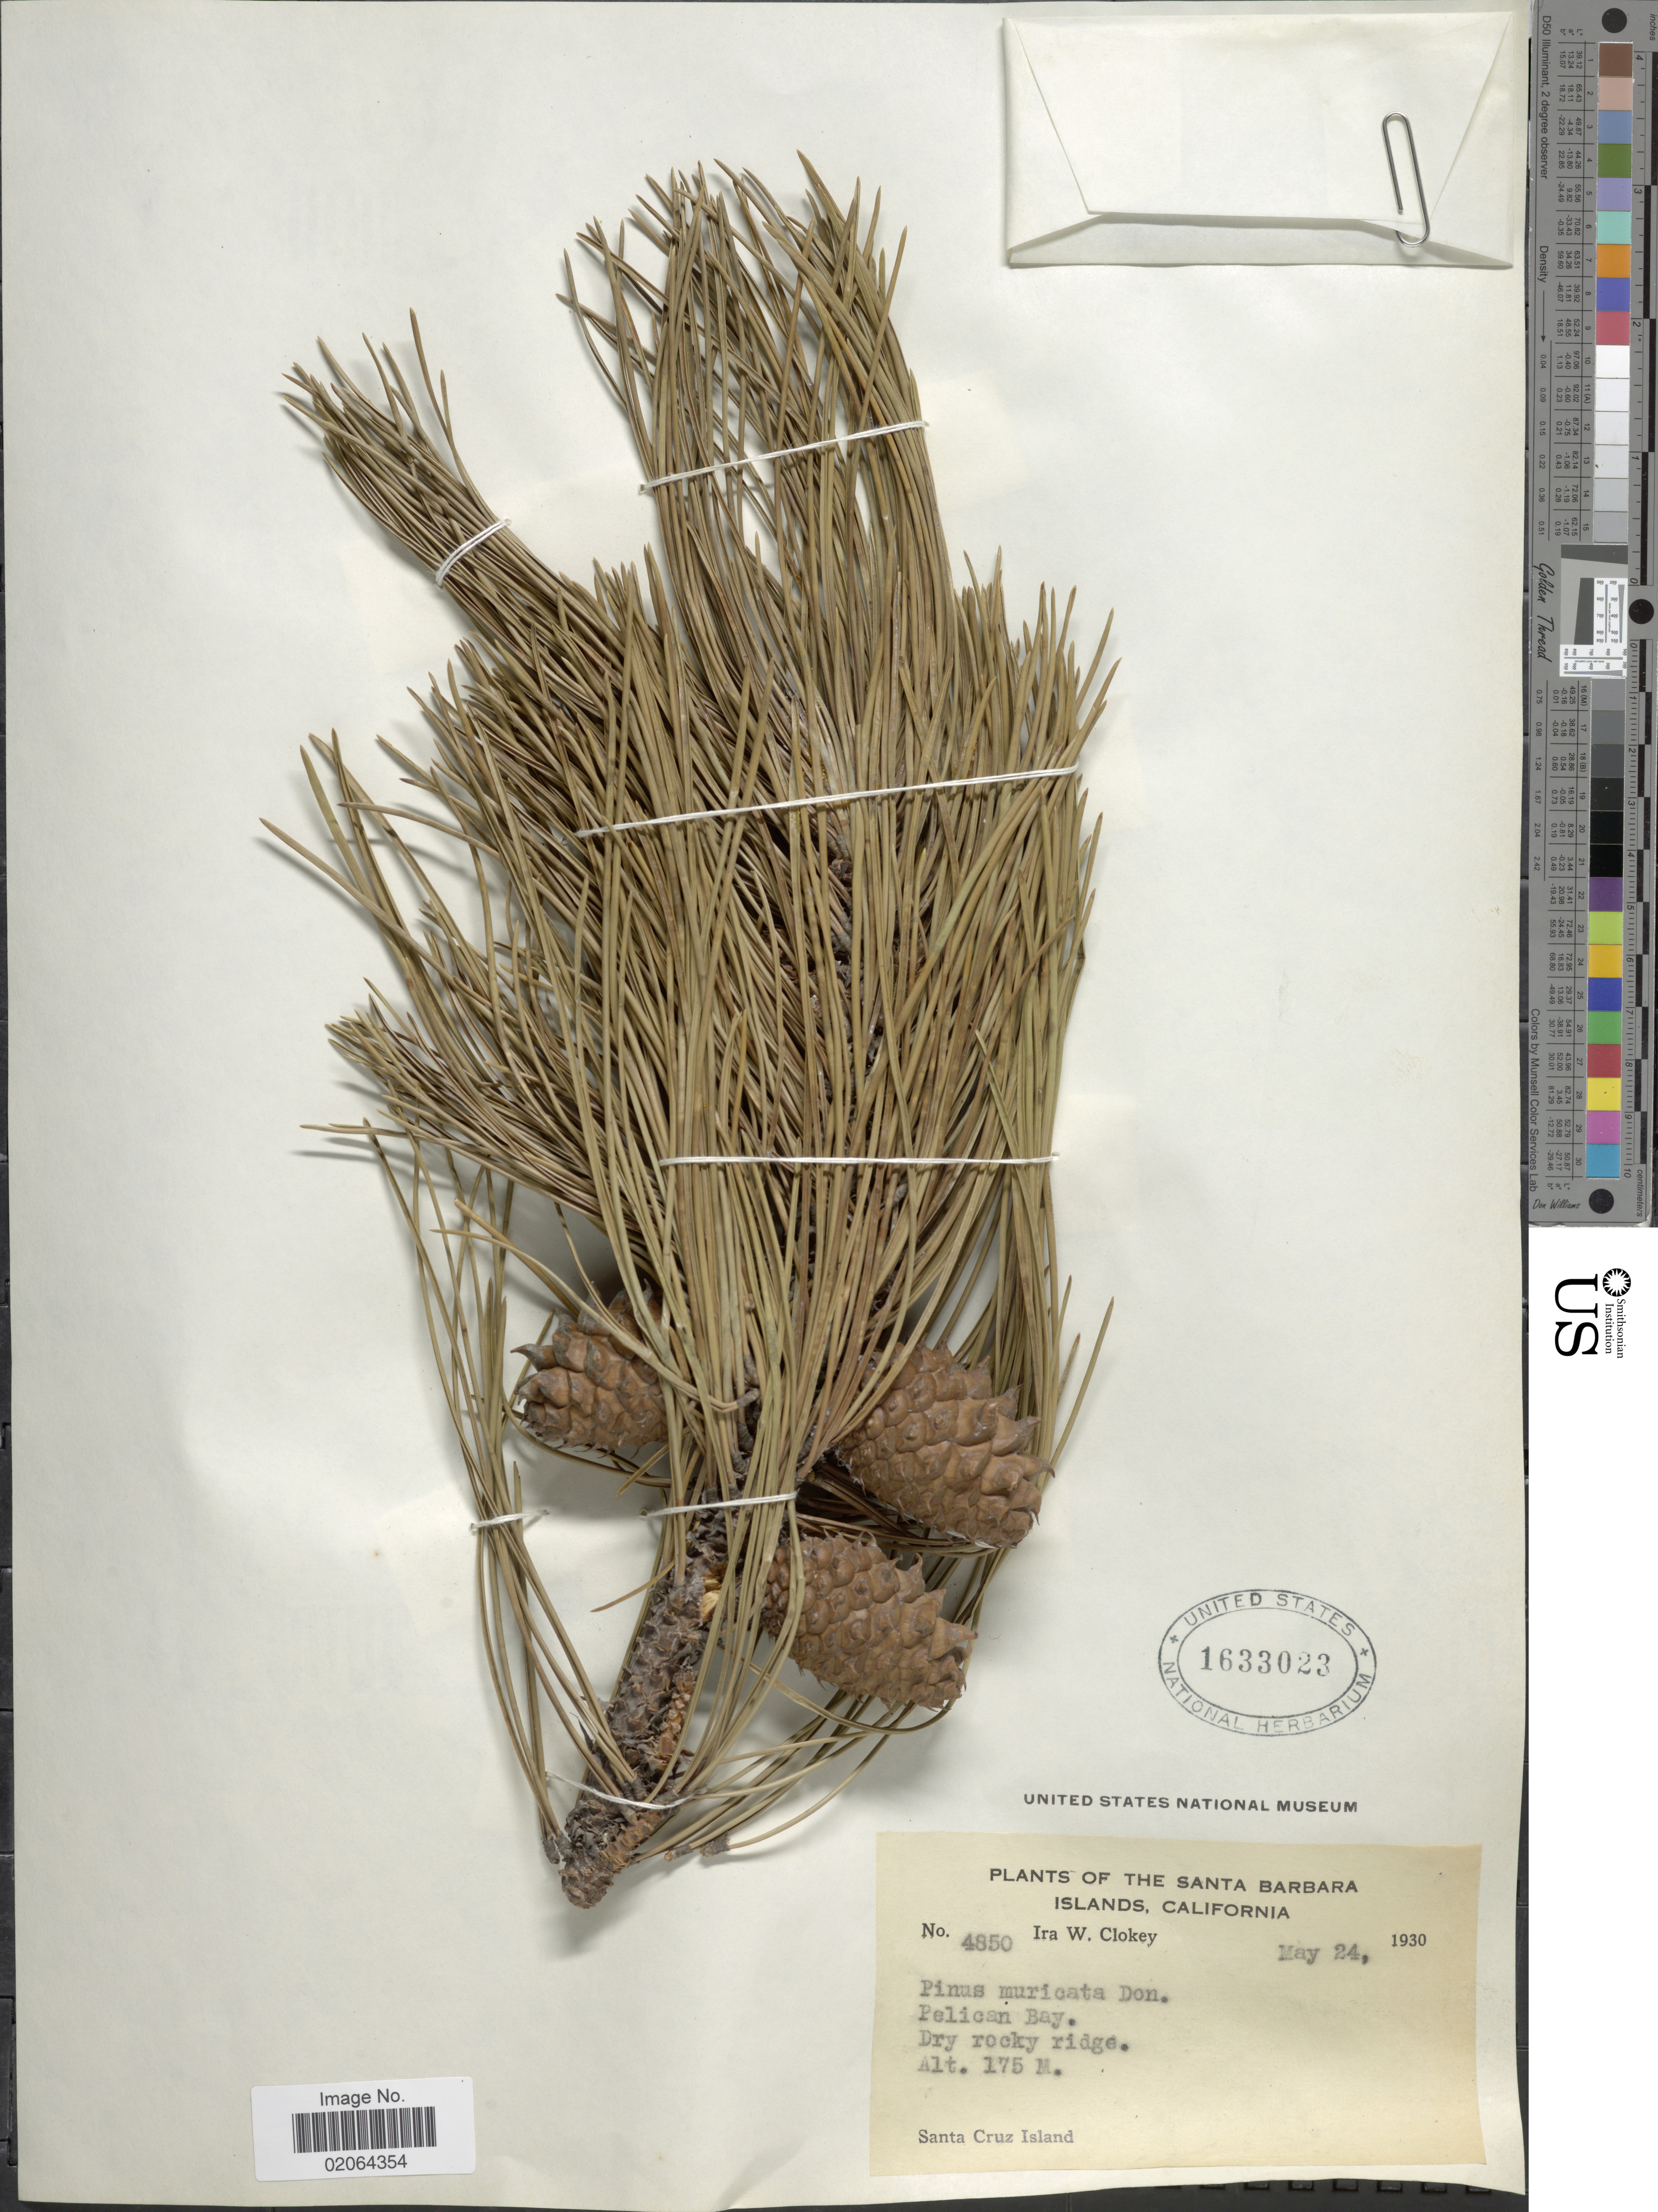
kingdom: Plantae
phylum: Tracheophyta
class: Pinopsida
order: Pinales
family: Pinaceae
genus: Pinus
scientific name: Pinus muricata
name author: D. Don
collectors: I. W. Clokey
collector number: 4850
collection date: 1930-05-24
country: United States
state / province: California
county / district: Santa Barbara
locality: Santa Barbara, Islands, California. Pelican Bay. Dry rocky ridge. Sanrta Cruz Island.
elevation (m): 175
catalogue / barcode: US 1633023